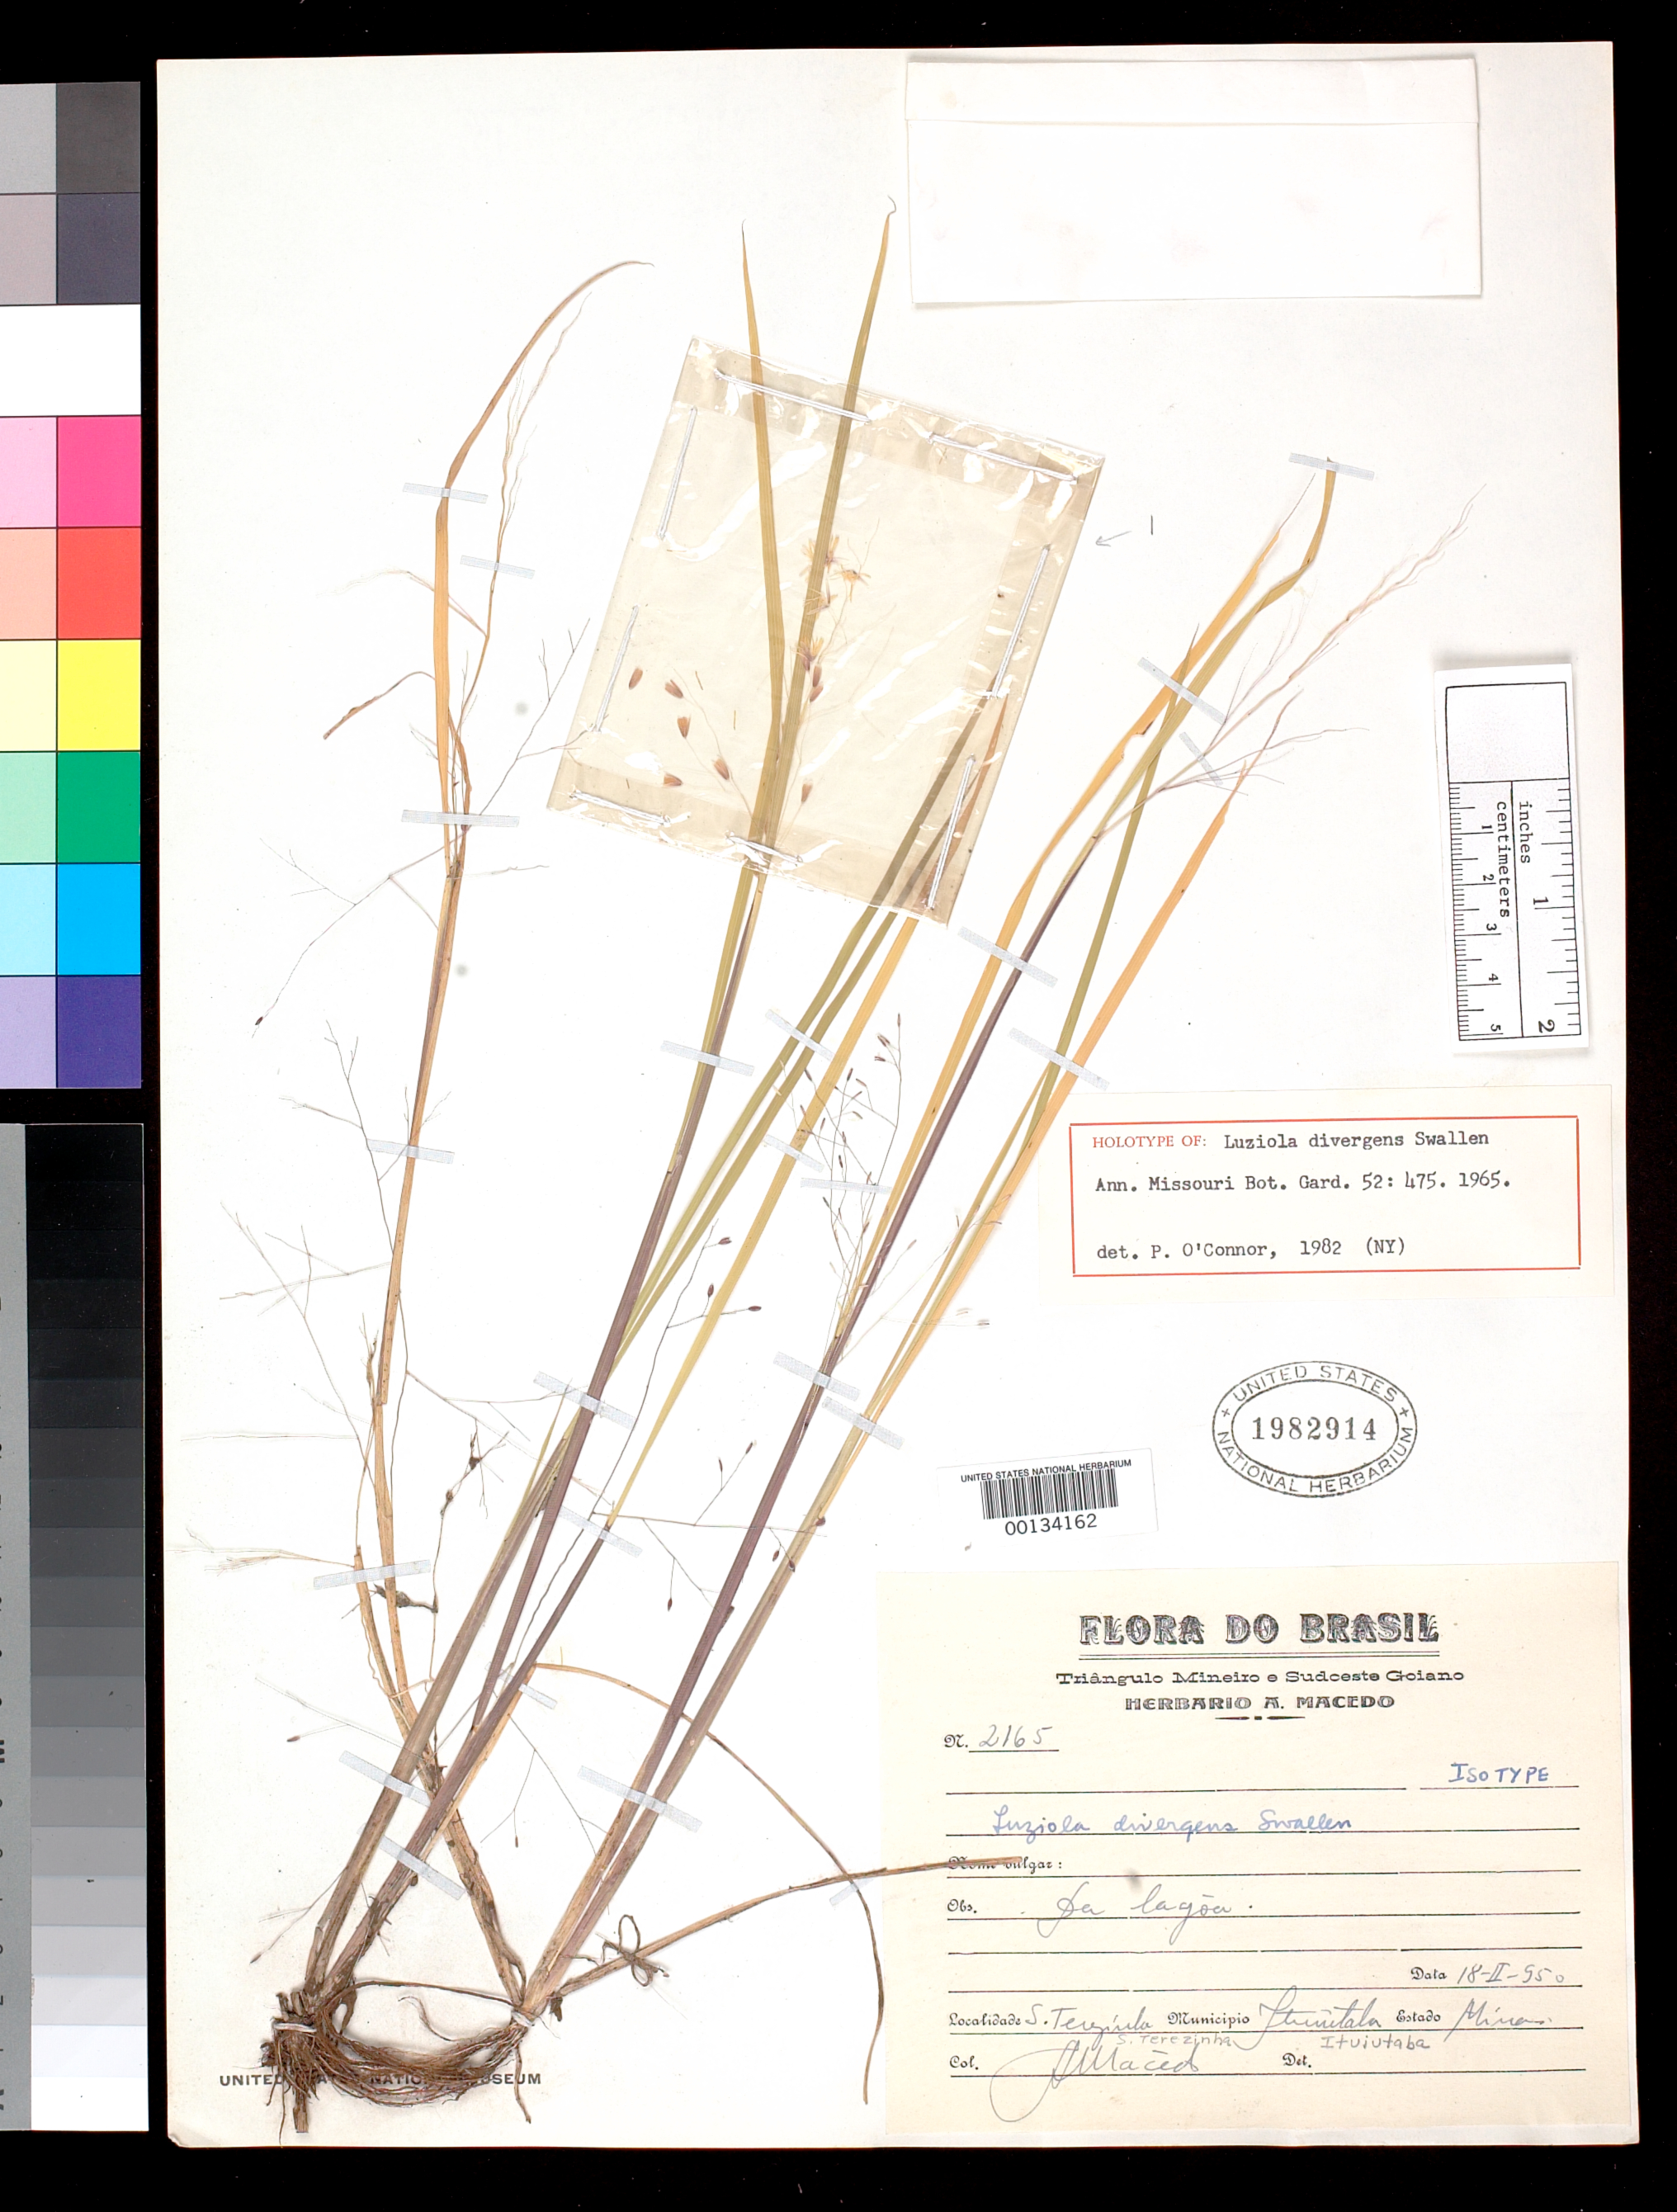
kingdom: Plantae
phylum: Tracheophyta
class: Liliopsida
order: Poales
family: Poaceae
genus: Luziola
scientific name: Luziola divergens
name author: Swallen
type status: Holotype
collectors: A. Macedo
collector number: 2165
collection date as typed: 18 Feb 1950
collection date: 1950-02-18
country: Brazil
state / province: Minas Gerais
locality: Municipio de Ituiutaba, S. Terezinha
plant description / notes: Originally annotated as "isotype" but this sheet explicitly cited by sheet number (USNH 1982914) as holotype.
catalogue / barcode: US 1982914